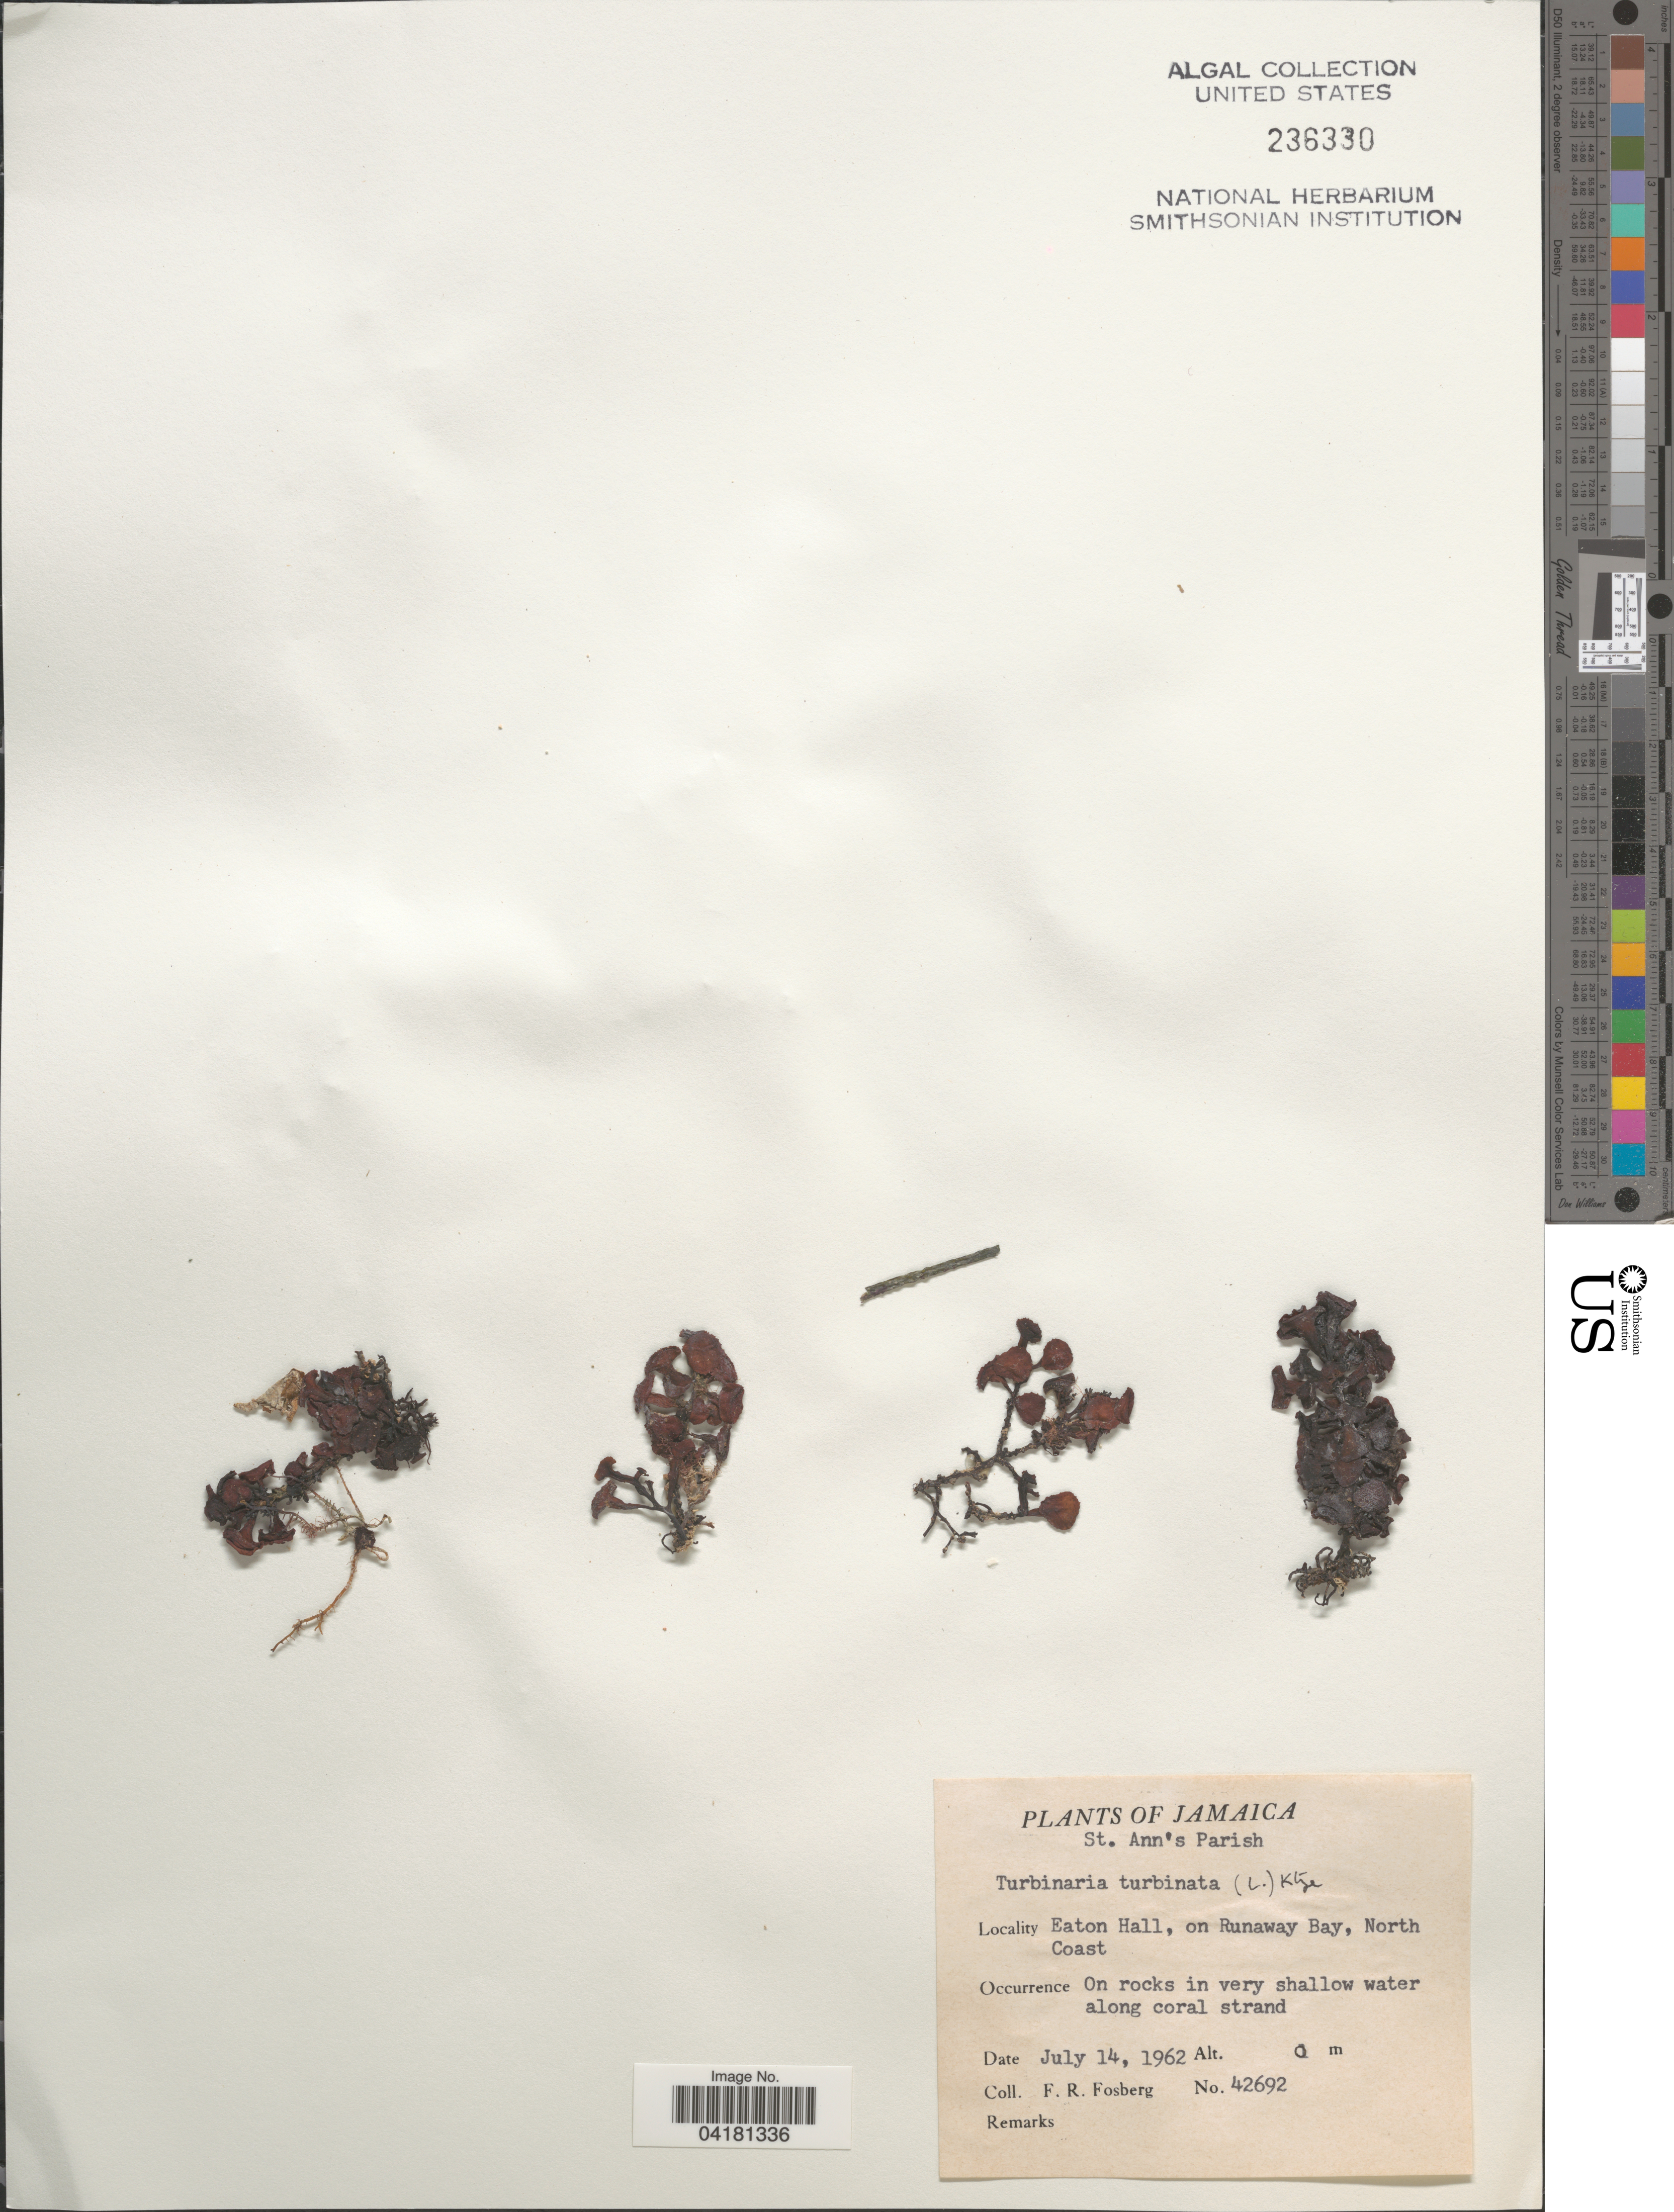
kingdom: Chromista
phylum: Ochrophyta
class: Phaeophyceae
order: Fucales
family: Sargassaceae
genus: Turbinaria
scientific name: Turbinaria turbinata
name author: (L.) Kuntze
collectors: F. R. Fosberg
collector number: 42692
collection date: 1962-07-14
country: Jamaica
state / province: Saint Ann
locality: St. Ann's Parish. Eaton Hall, on Runaway Bay, North Coast.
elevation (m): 0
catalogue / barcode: US 236330